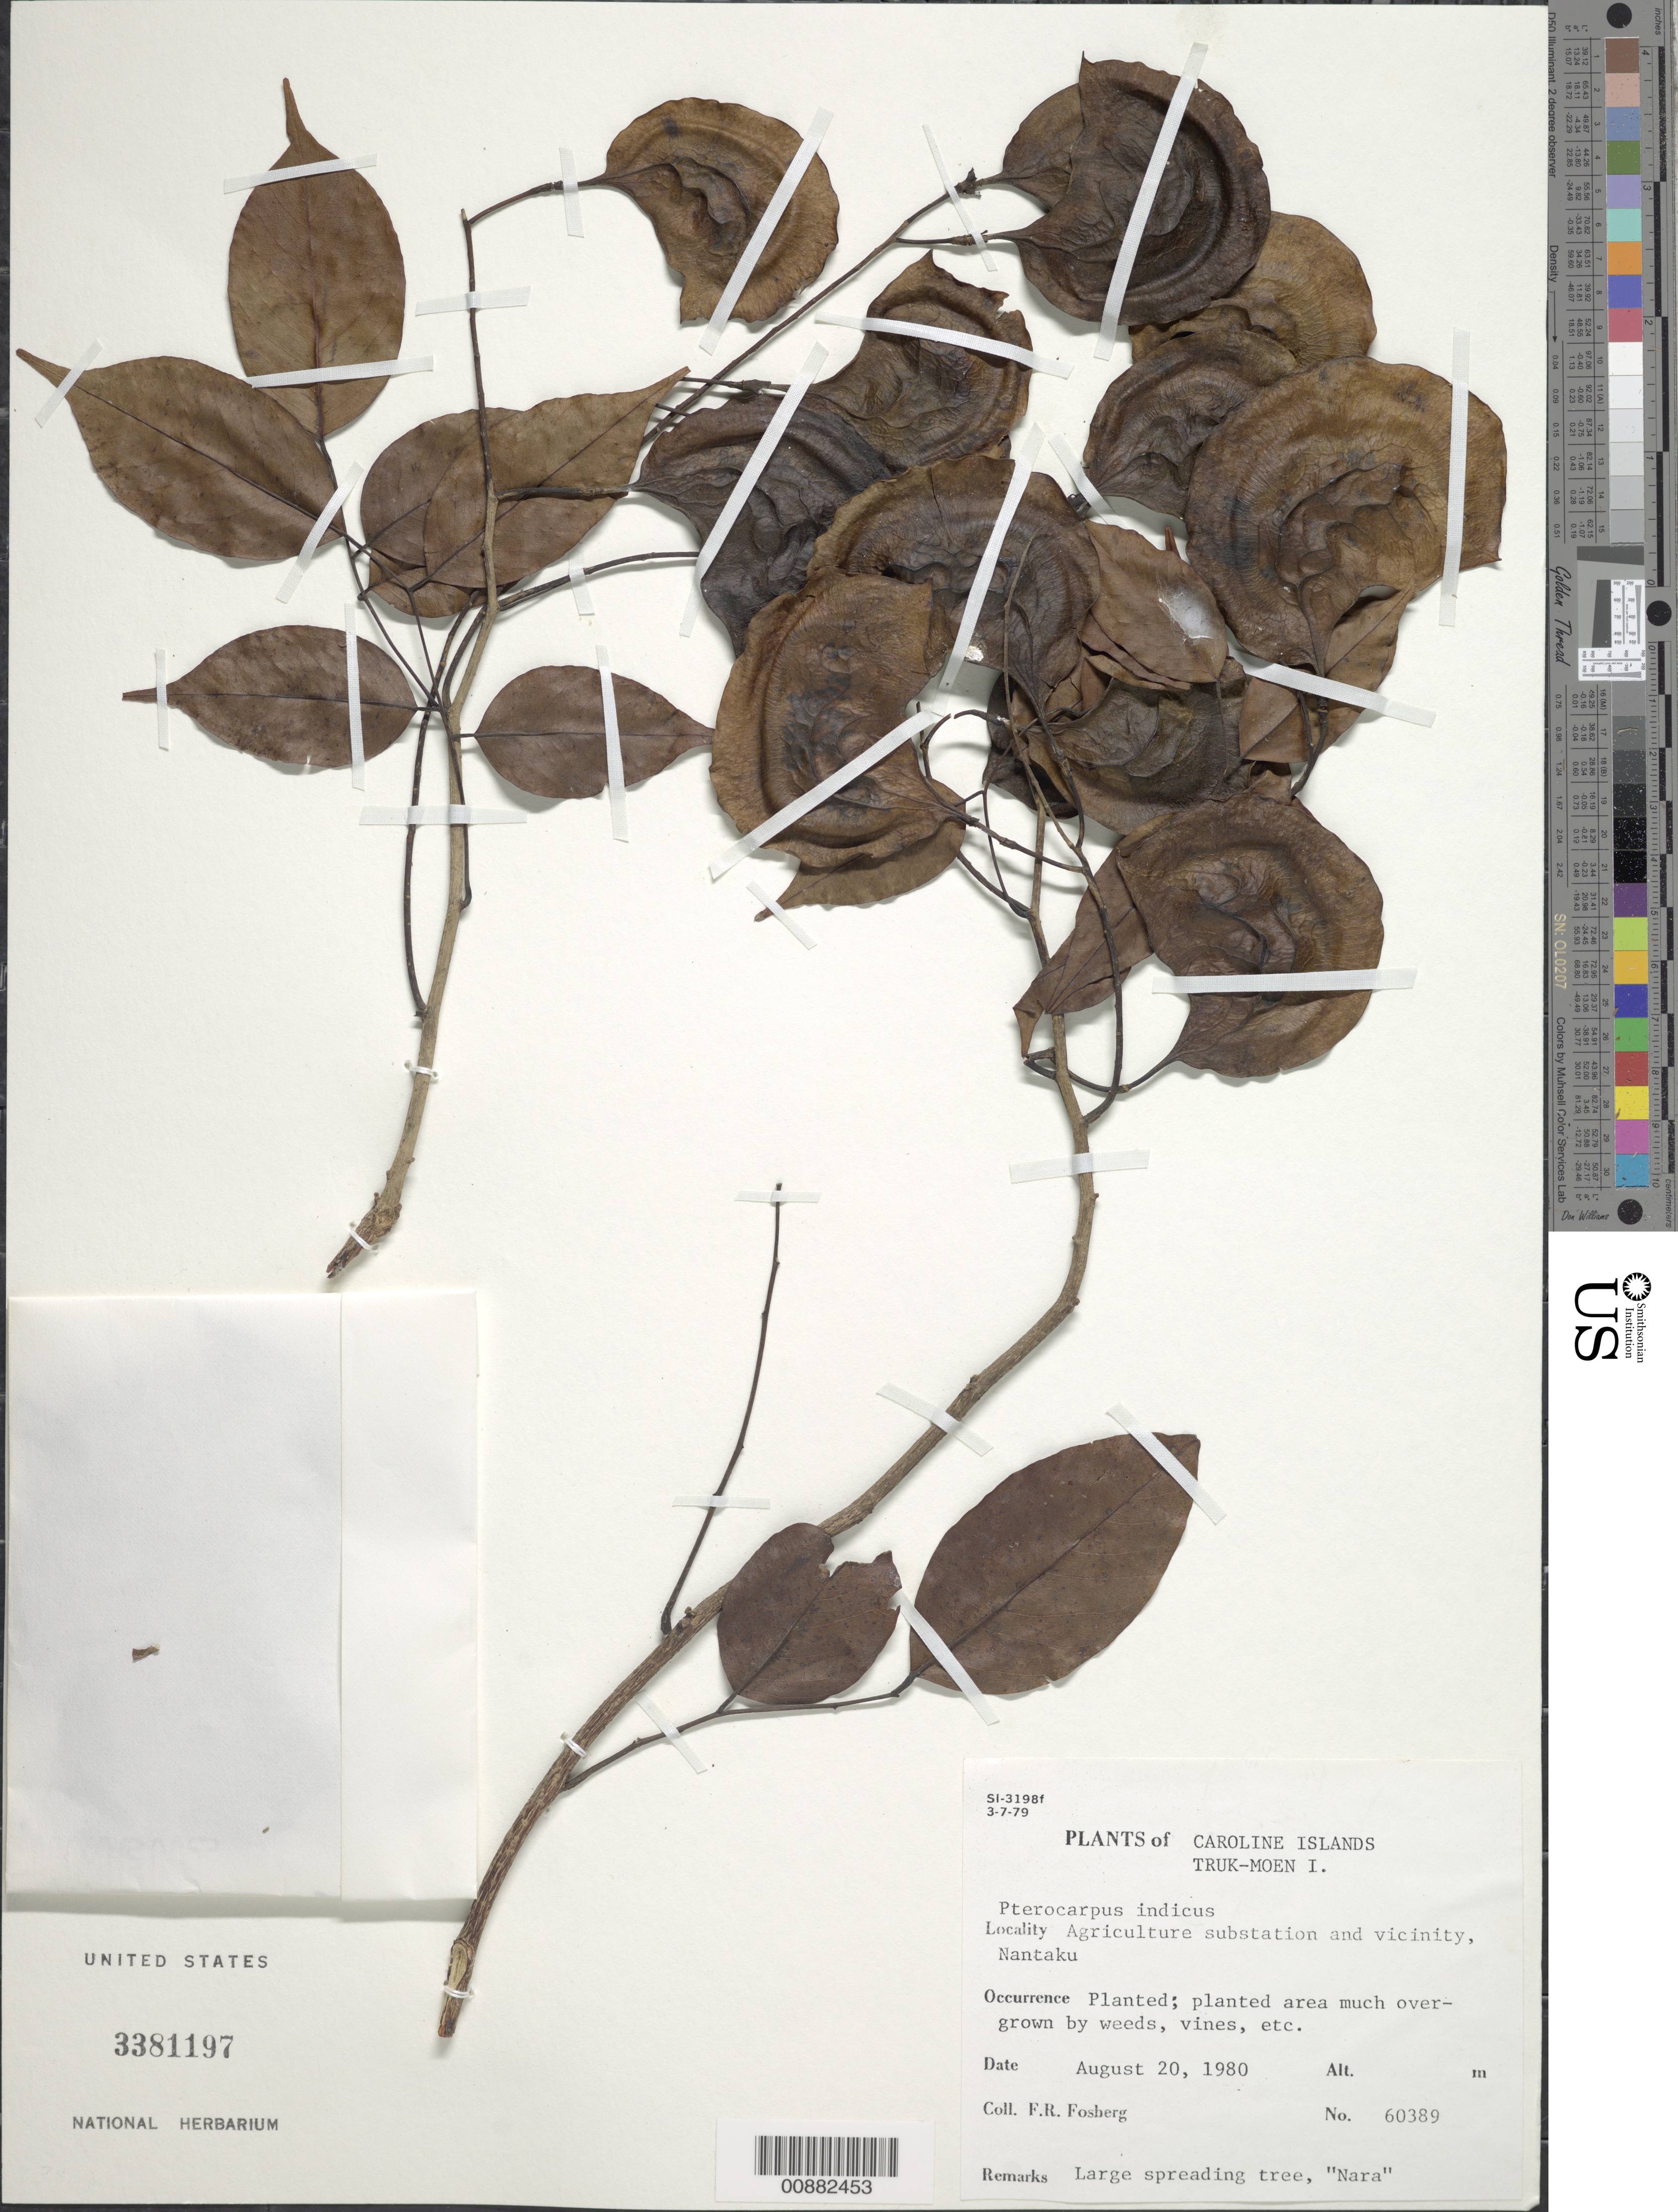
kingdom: Plantae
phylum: Tracheophyta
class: Magnoliopsida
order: Fabales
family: Fabaceae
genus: Pterocarpus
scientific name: Pterocarpus indicus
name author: Willd.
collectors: F. R. Fosberg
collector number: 60389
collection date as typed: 20 Aug 1980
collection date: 1980-08-20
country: Micronesia, Federated States of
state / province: Truk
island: Moen [Wono]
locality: Agriculture substation and vicinity, Nantaku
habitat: Planted; planted area much overgrown by weeds, vines, etc.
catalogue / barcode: US 3381197